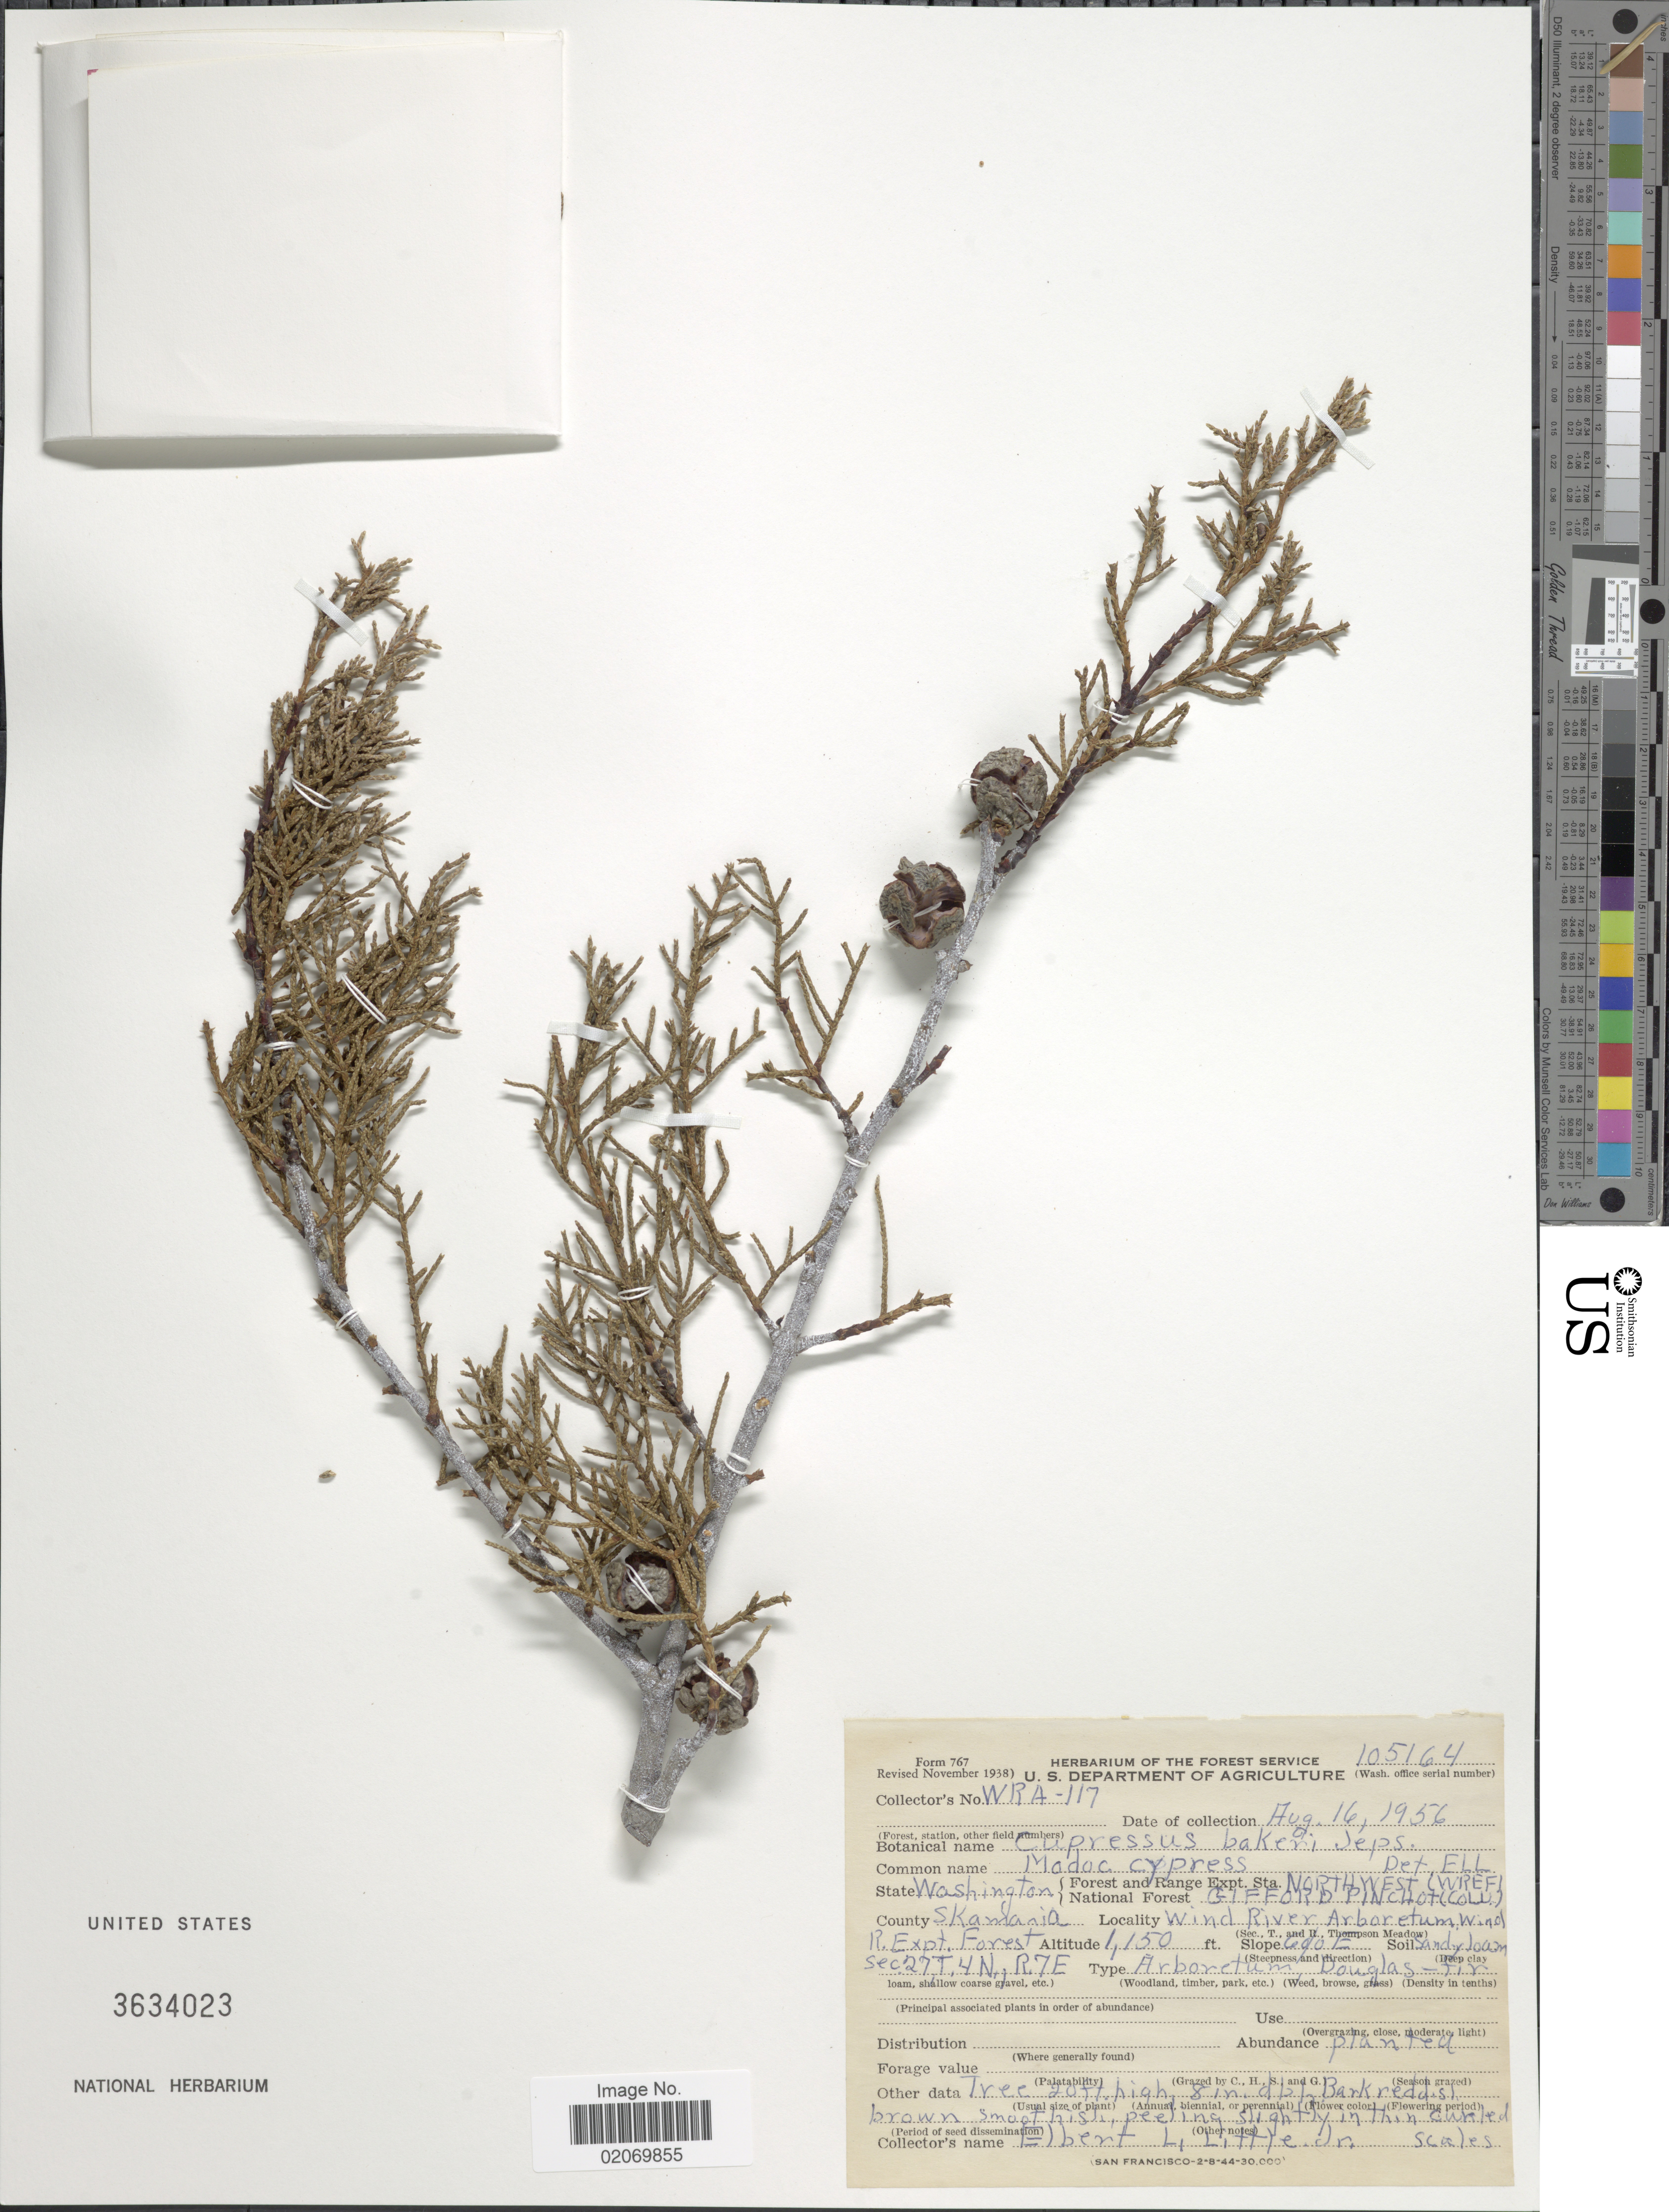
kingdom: Plantae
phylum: Tracheophyta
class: Pinopsida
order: Pinales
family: Cupressaceae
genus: Hesperocyparis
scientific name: Hesperocyparis bakeri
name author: (Jeps.) Bartel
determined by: (US) Smithsonian Institution - National Museum of Natural History - Department of Botany (UNITED STATES)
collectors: E. L. Little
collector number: WRA-117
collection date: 1956-08-16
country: United States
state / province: Washington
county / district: Skamania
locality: Madoc cypress, Northwest (WREF) Gifford Pinchot (Coll) County Skamania, Wind River Arboretum Wind R Expt Fort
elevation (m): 351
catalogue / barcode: US 3634023